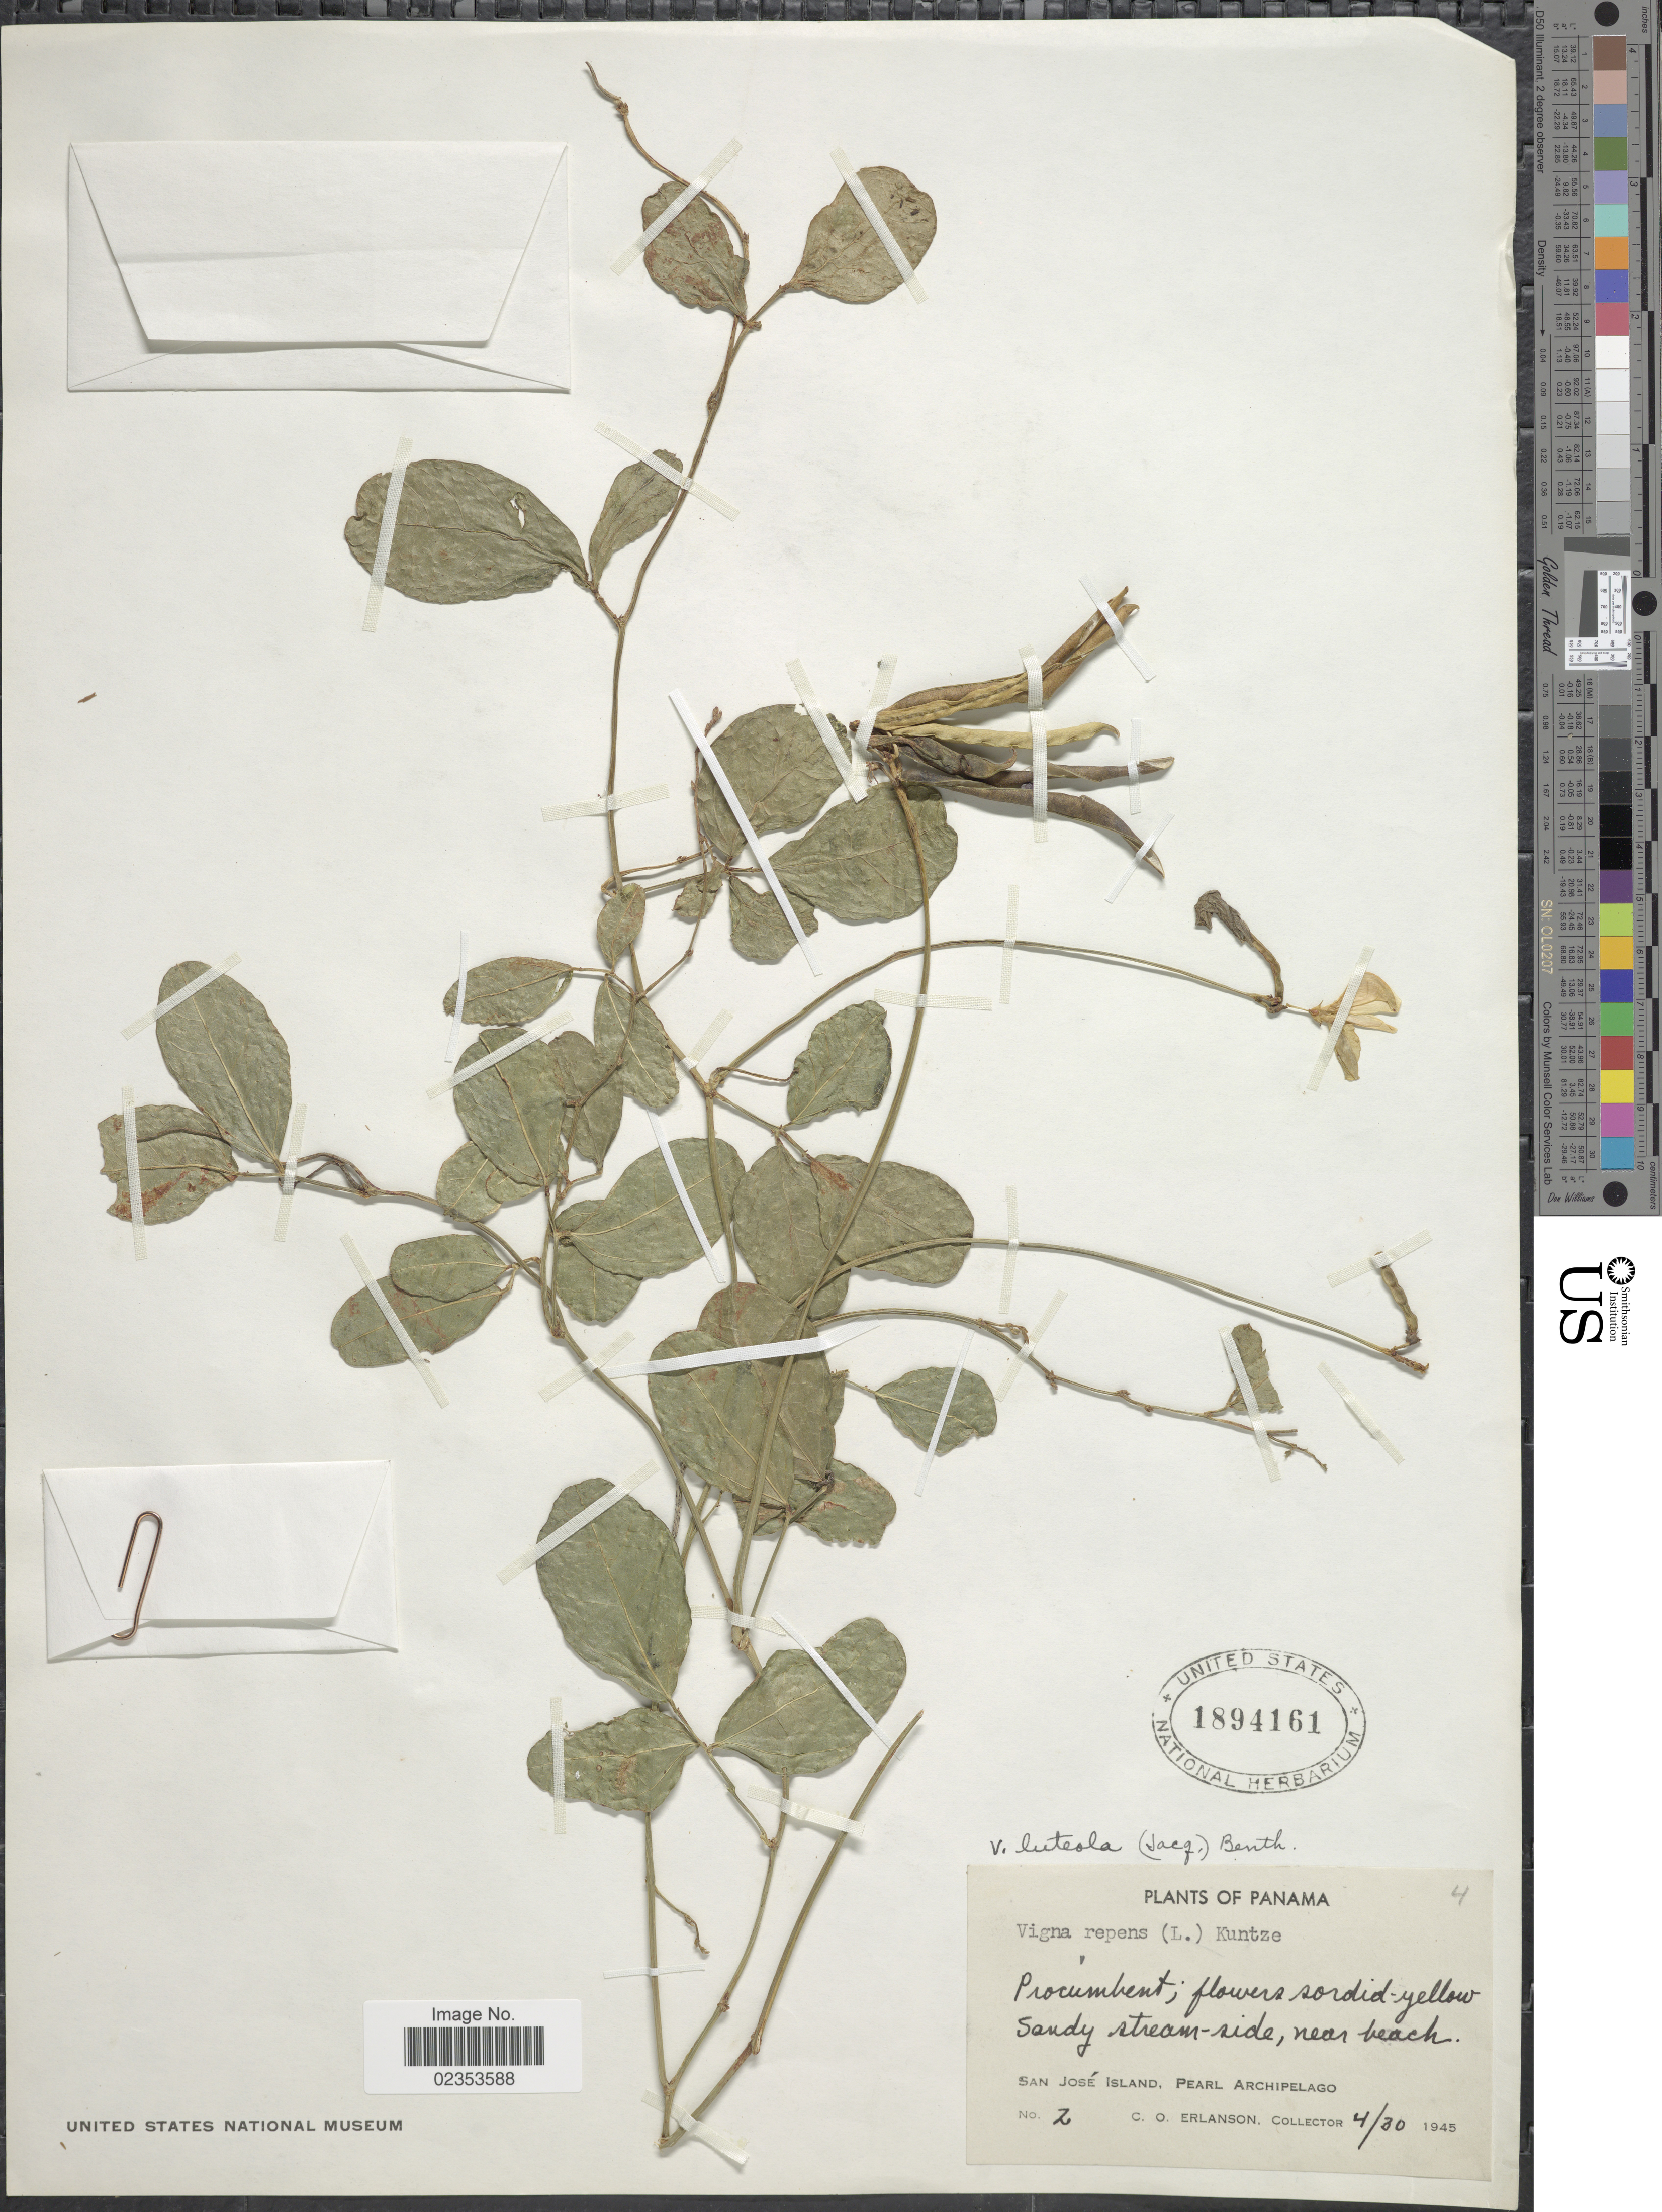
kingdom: Plantae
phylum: Tracheophyta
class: Magnoliopsida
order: Fabales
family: Fabaceae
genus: Vigna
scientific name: Vigna luteola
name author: (Jacq.) Benth.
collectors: C. O. Erlanson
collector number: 2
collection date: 1945-04-30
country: Panama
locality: San Jose Island, Pearl Archipelago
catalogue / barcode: US 1894161